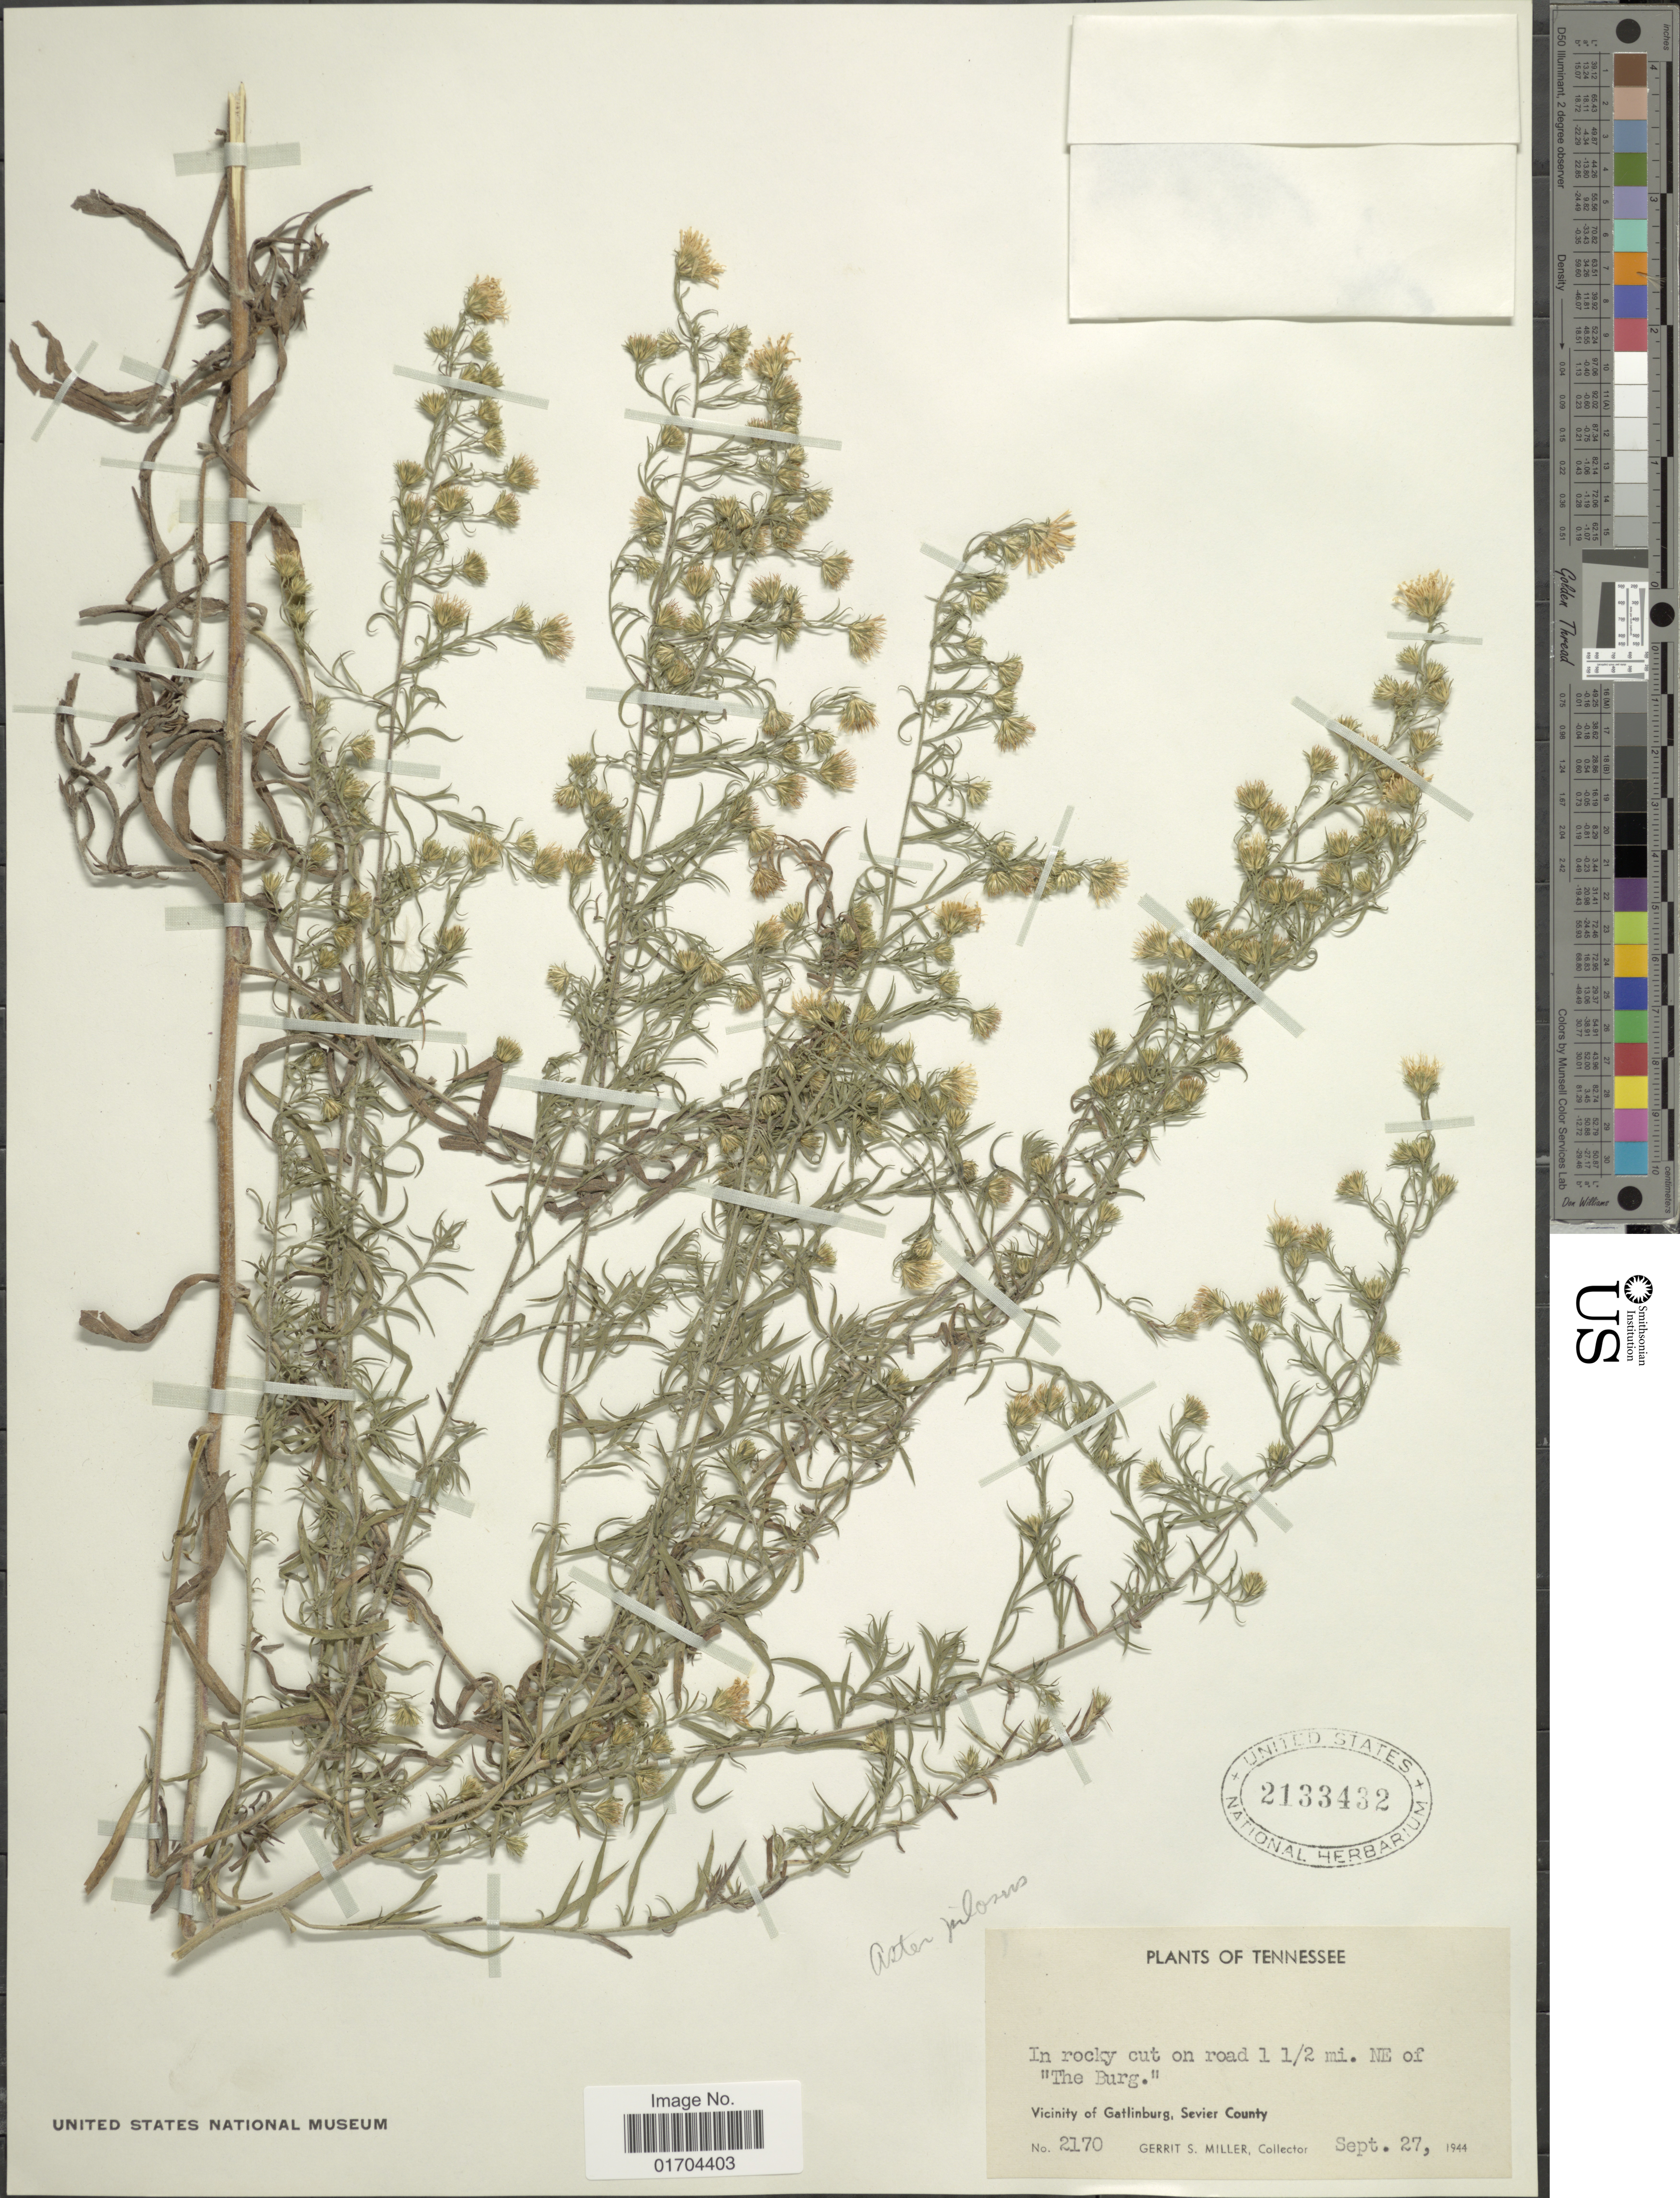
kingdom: Plantae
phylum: Tracheophyta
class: Magnoliopsida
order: Asterales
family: Asteraceae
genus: Symphyotrichum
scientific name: Symphyotrichum sp.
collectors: G. S. Miller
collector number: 2170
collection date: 1944-09-27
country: United States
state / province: Tennessee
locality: On road 1½ mi. NE of The Burg, Vicinity of Gatlinburg, Sevier County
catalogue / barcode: US 2133432